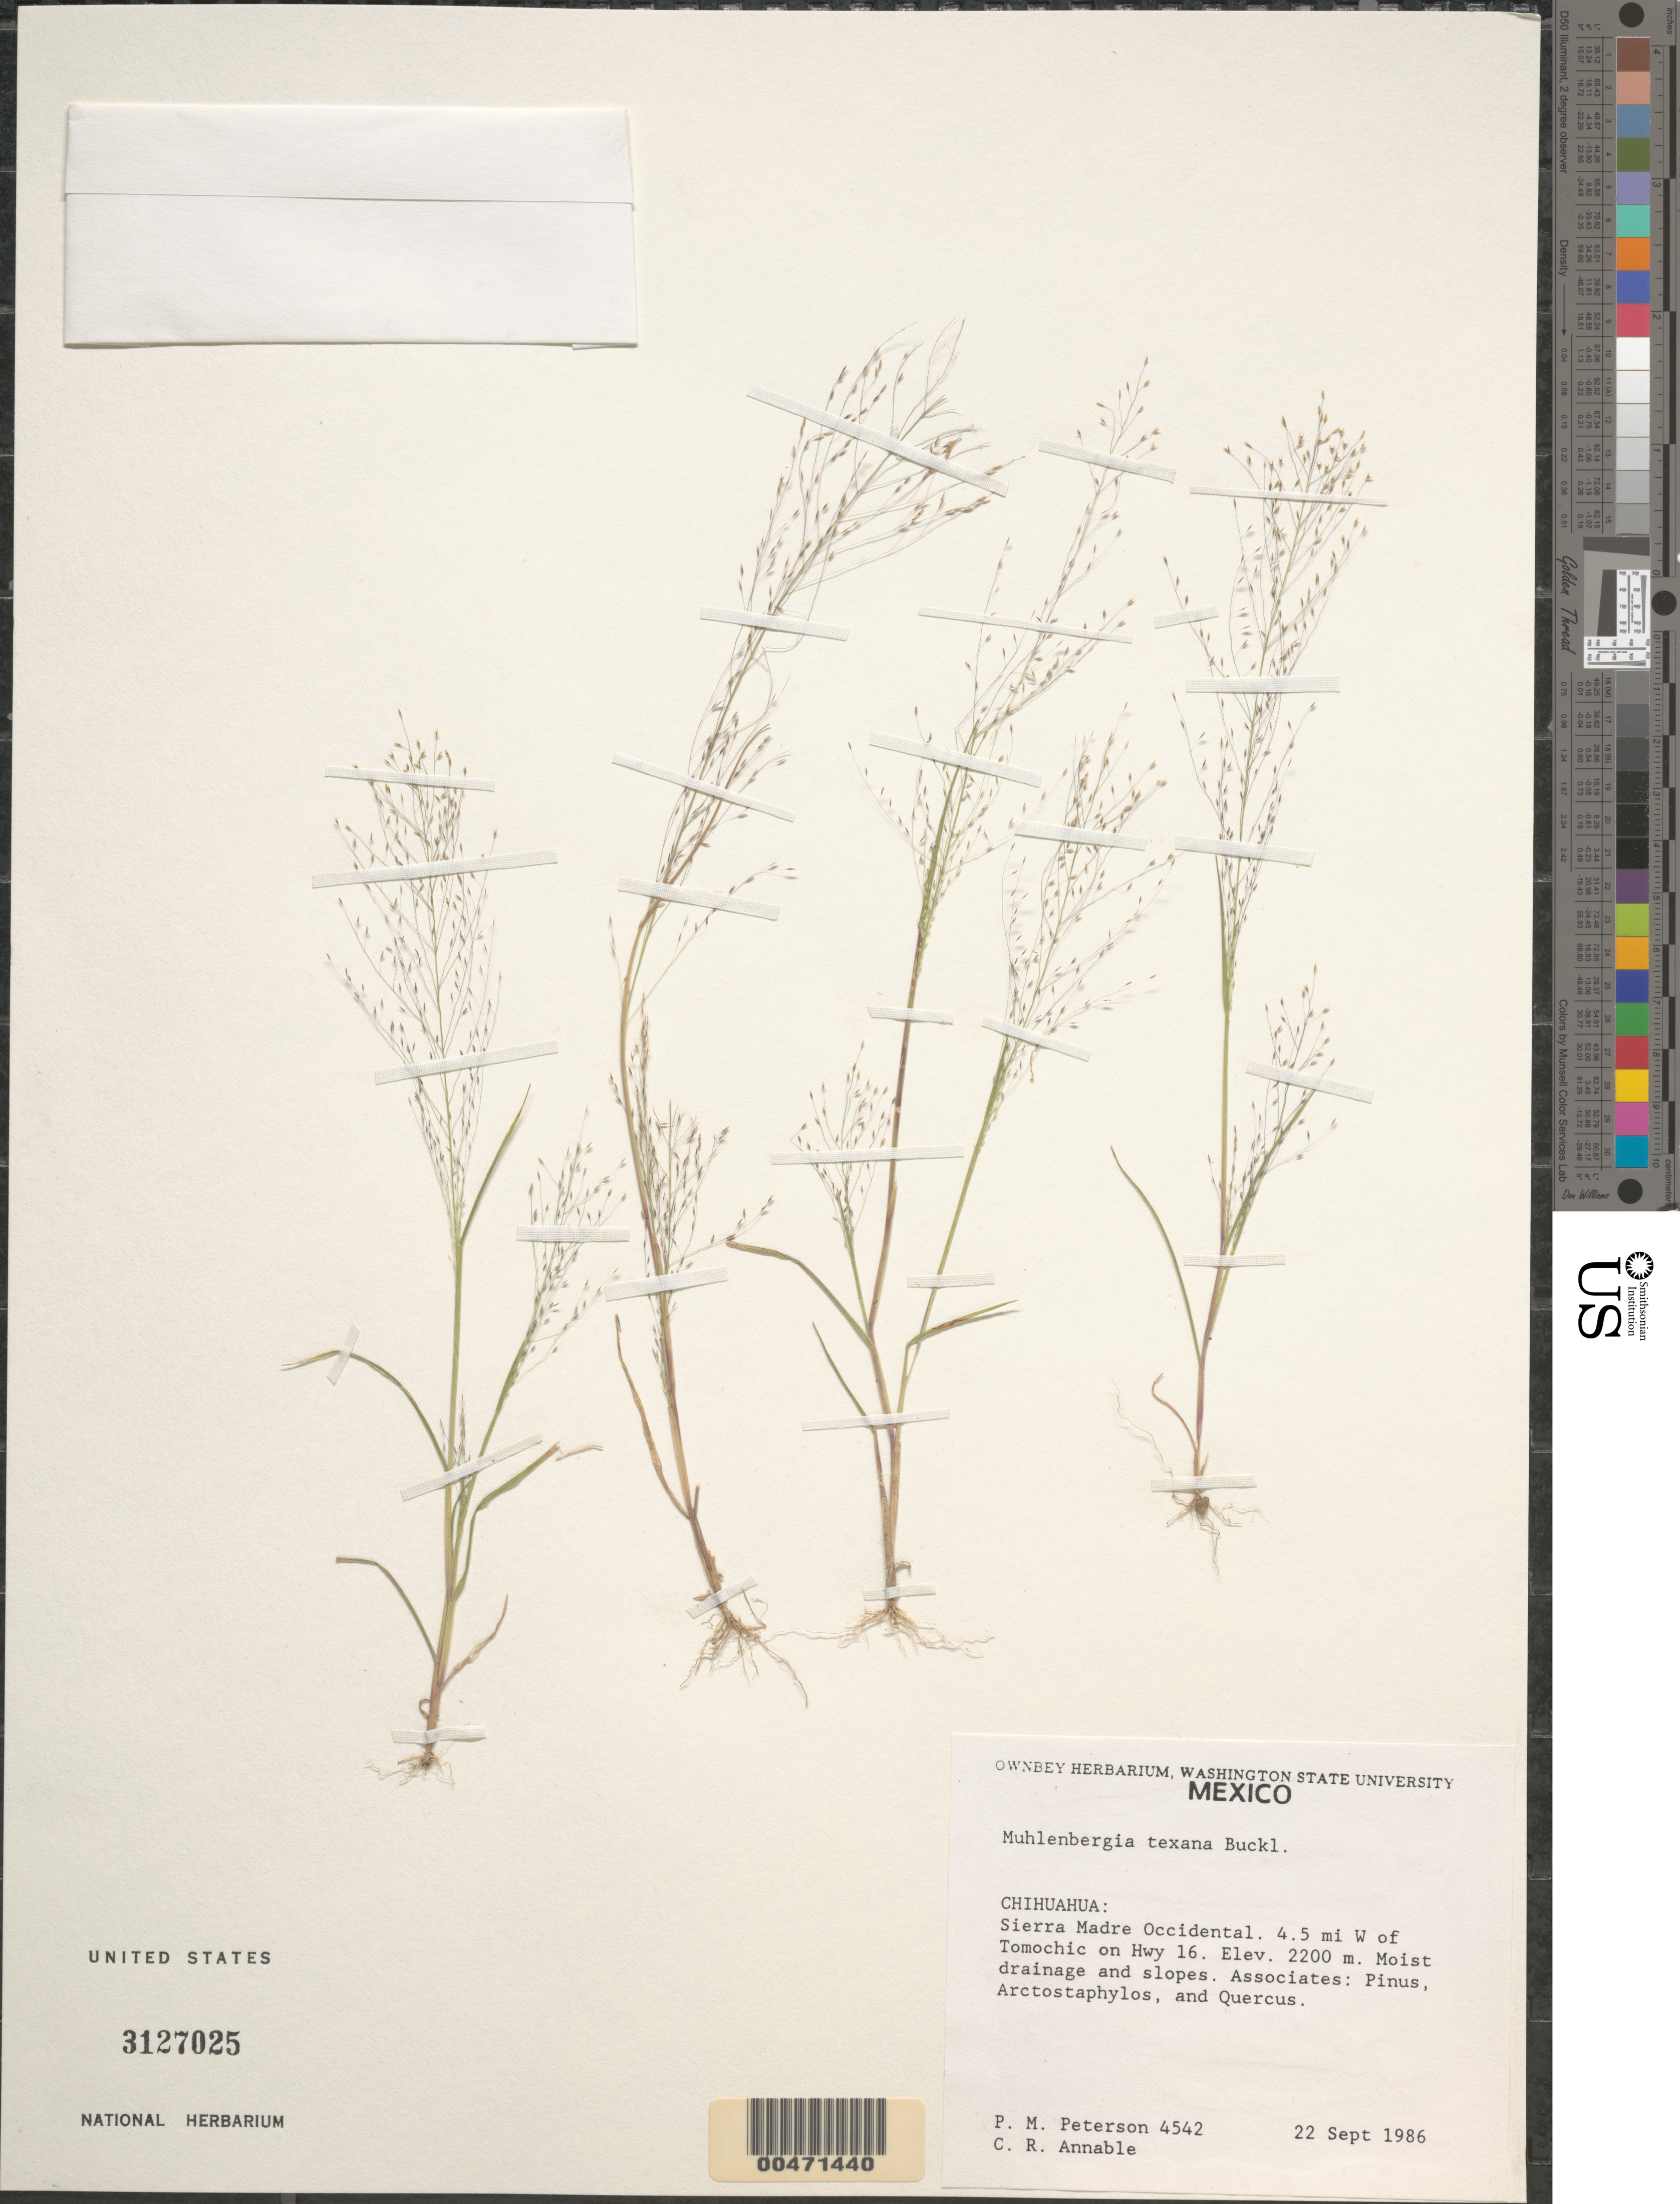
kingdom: Plantae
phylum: Tracheophyta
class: Liliopsida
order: Poales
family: Poaceae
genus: Muhlenbergia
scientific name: Muhlenbergia texana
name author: Buckley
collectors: P. M. Peterson & C. R. Annable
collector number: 04542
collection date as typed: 22 Sep 1986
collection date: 1986-09-22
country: Mexico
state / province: Chihuahua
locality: Sierra Madre Occidental, 4.5 miles W of Tomochic on Hwy 16.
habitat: Moist drainage and slopes, associated with Pinus, Arctostaphylos and Quercus.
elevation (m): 2200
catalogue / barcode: US 3127025